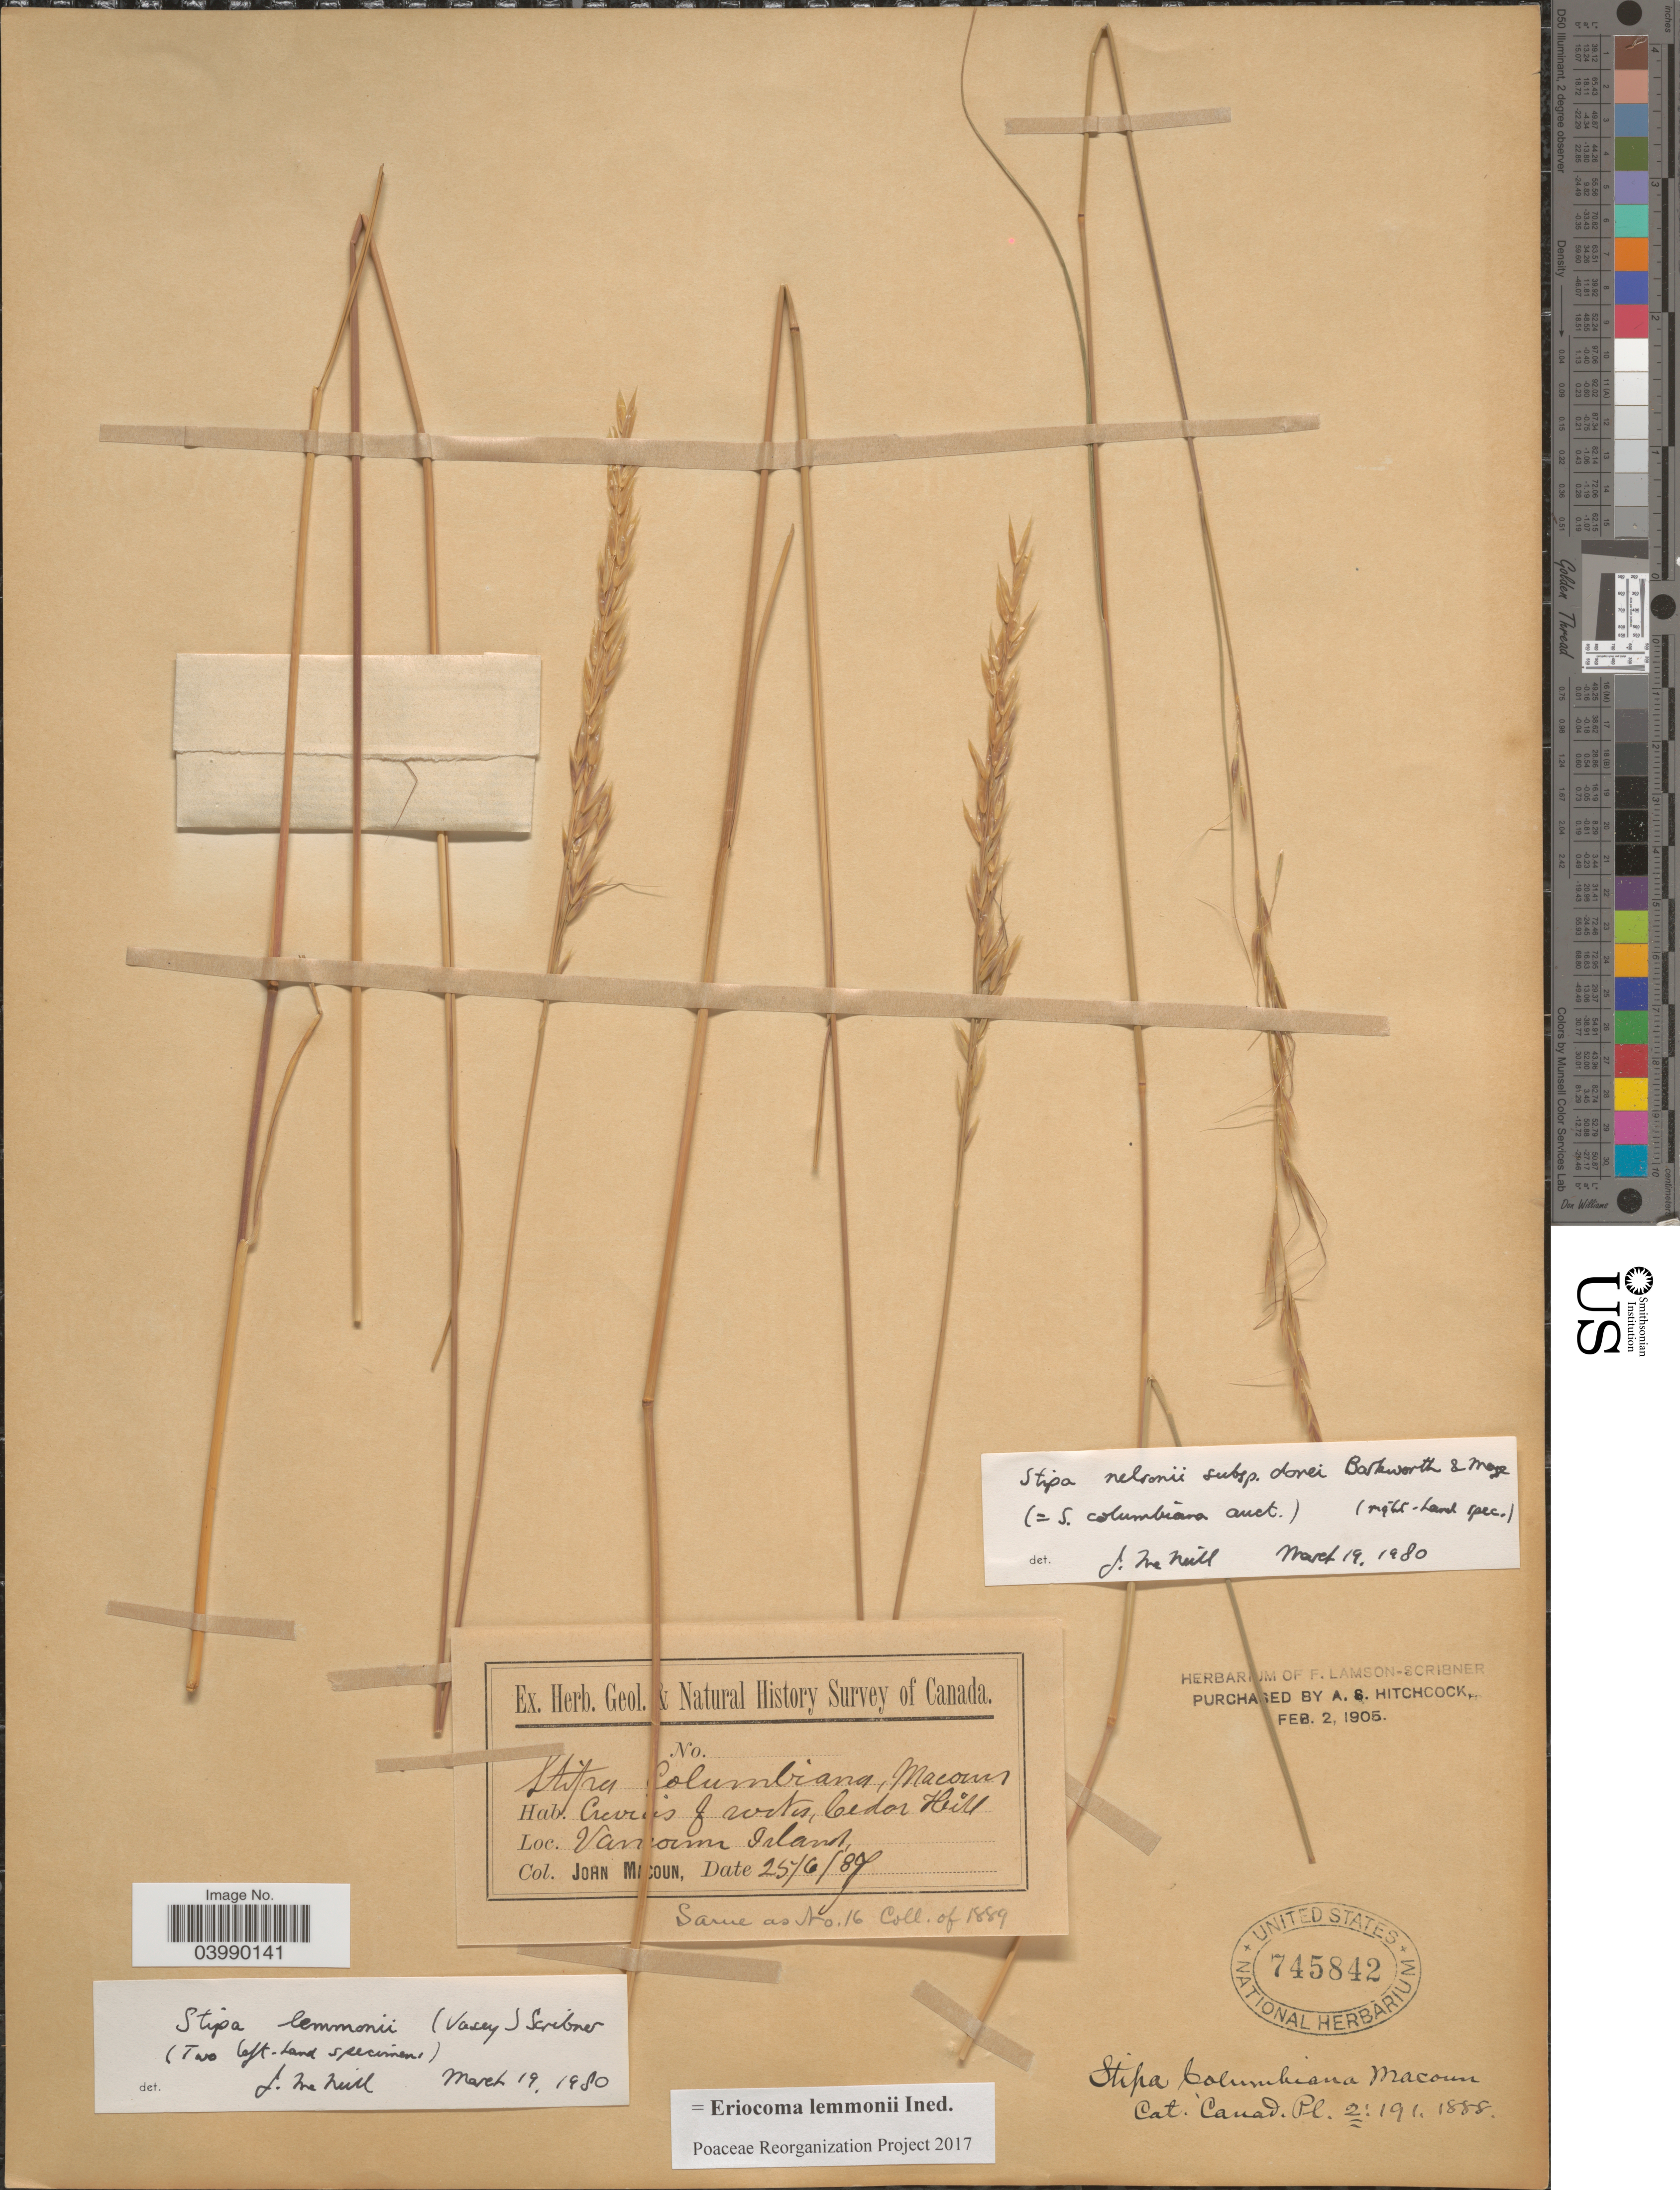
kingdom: Plantae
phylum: Tracheophyta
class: Liliopsida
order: Poales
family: Poaceae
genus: Eriocoma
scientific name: Eriocoma lemmonii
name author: (Vasey) Romasch.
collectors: J. Macoun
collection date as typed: Transcribed d/m/y: 25/6/87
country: Canada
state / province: British Columbia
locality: Cedar Hill. Vancouver Island.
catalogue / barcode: US 745842